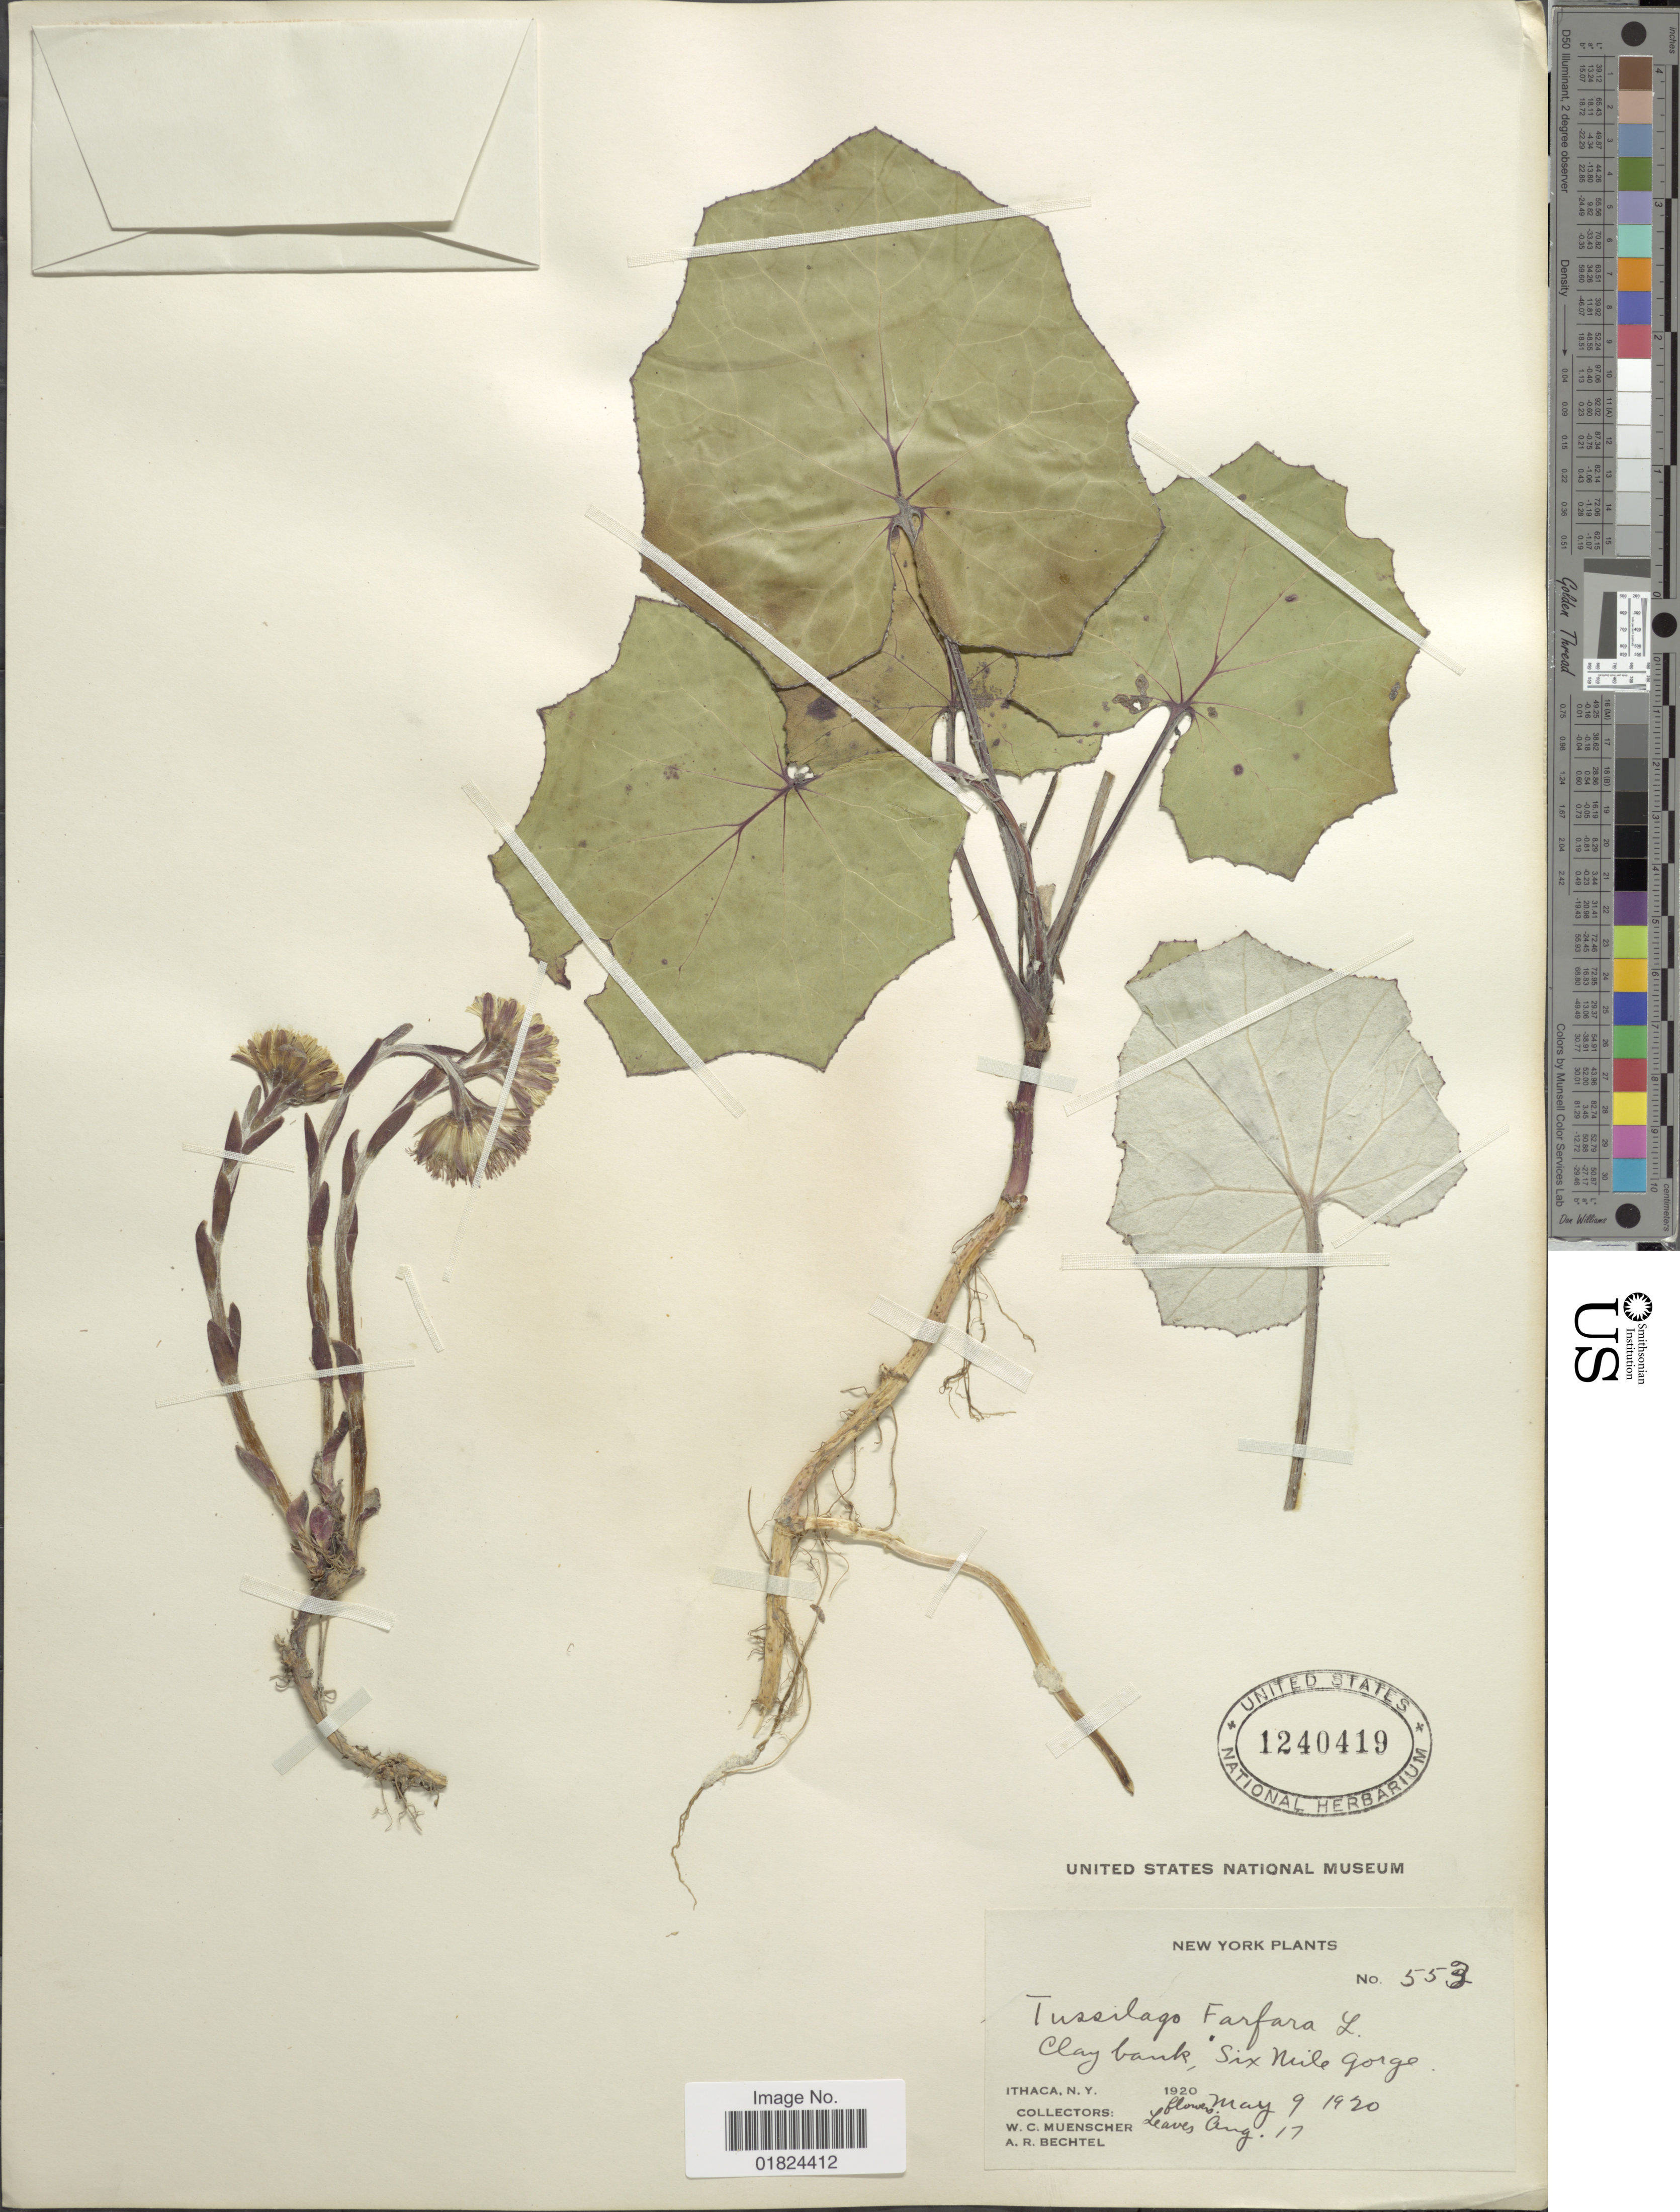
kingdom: Plantae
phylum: Tracheophyta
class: Magnoliopsida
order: Asterales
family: Asteraceae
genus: Tussilago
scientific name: Tussilago farfara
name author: L.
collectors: W. Muenscher & A. Bechtel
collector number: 553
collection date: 1920-05-09/1920-08-17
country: United States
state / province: New York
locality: Clay bank, Six Mile Gorge, Ithaca.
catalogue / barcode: US 1240419